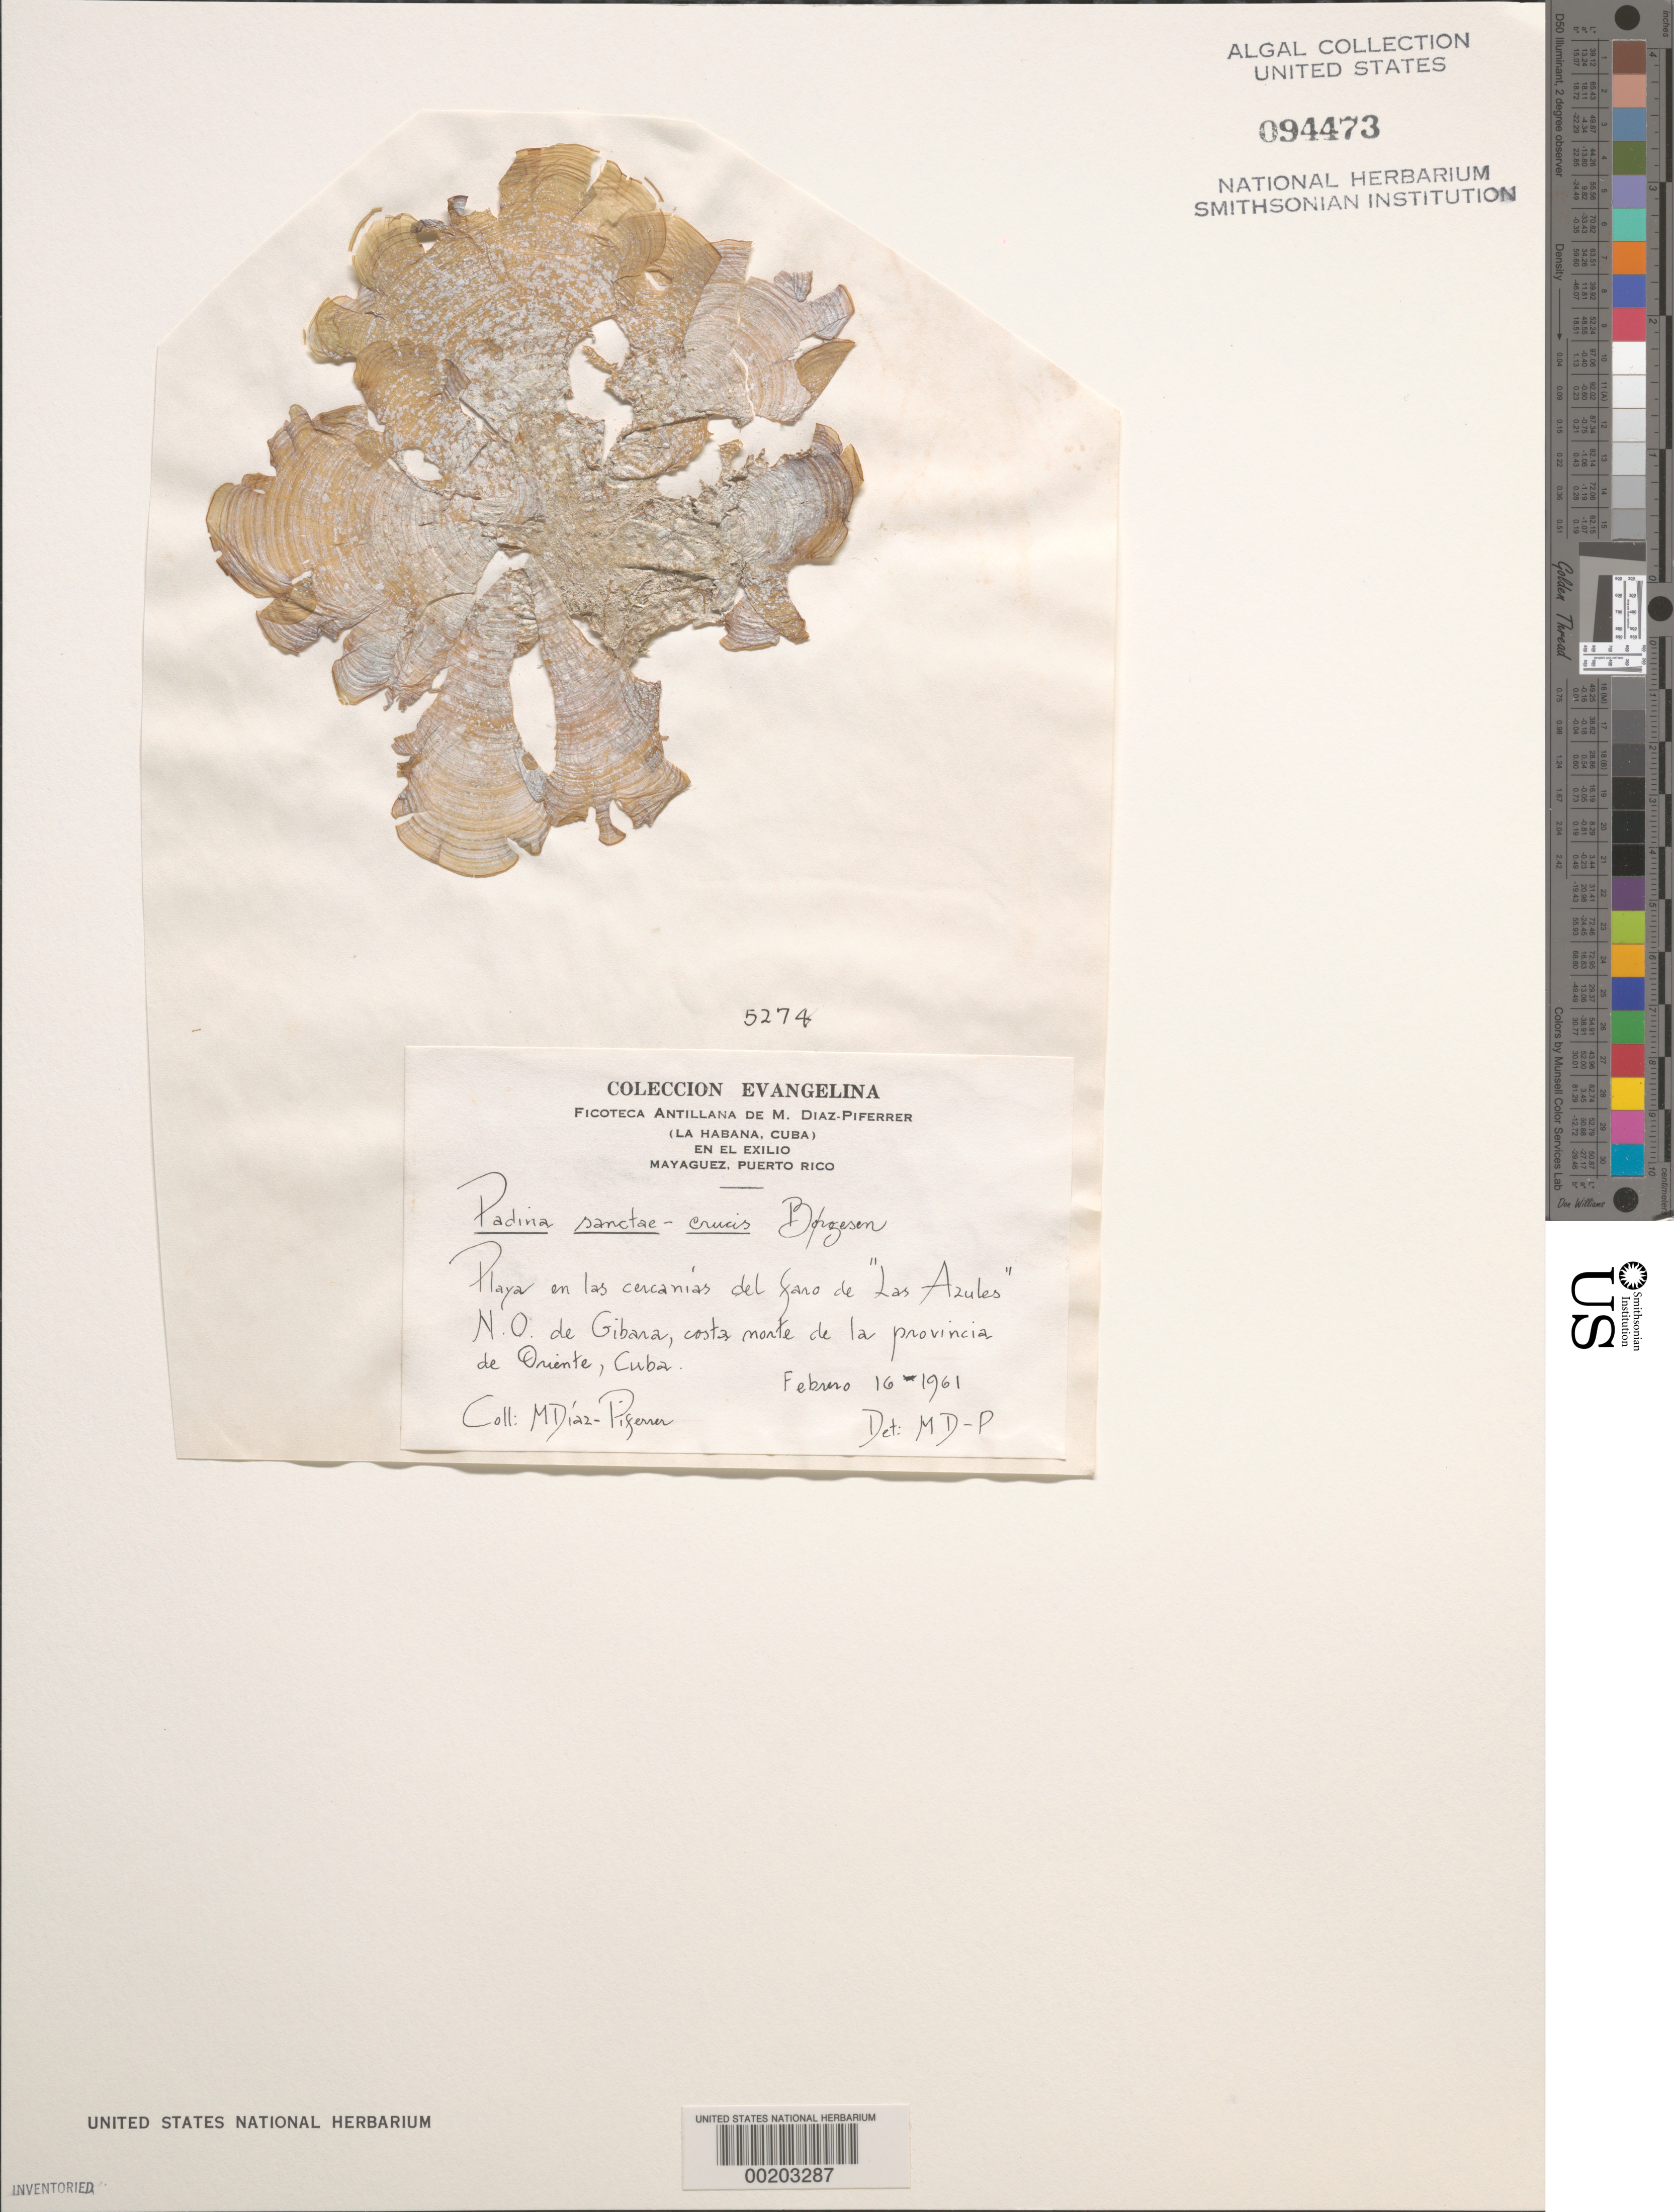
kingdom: Chromista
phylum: Ochrophyta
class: Phaeophyceae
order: Dictyotales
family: Dictyotaceae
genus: Padina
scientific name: Padina sanctae-crucis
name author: Børgesen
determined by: Diaz-Piferrer, M.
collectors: M. Diaz-Piferrer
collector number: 5274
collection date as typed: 16 Feb 1961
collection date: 1961-02-16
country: Cuba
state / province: Santiago de Cuba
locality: Northwest of Gibara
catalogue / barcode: US 94473